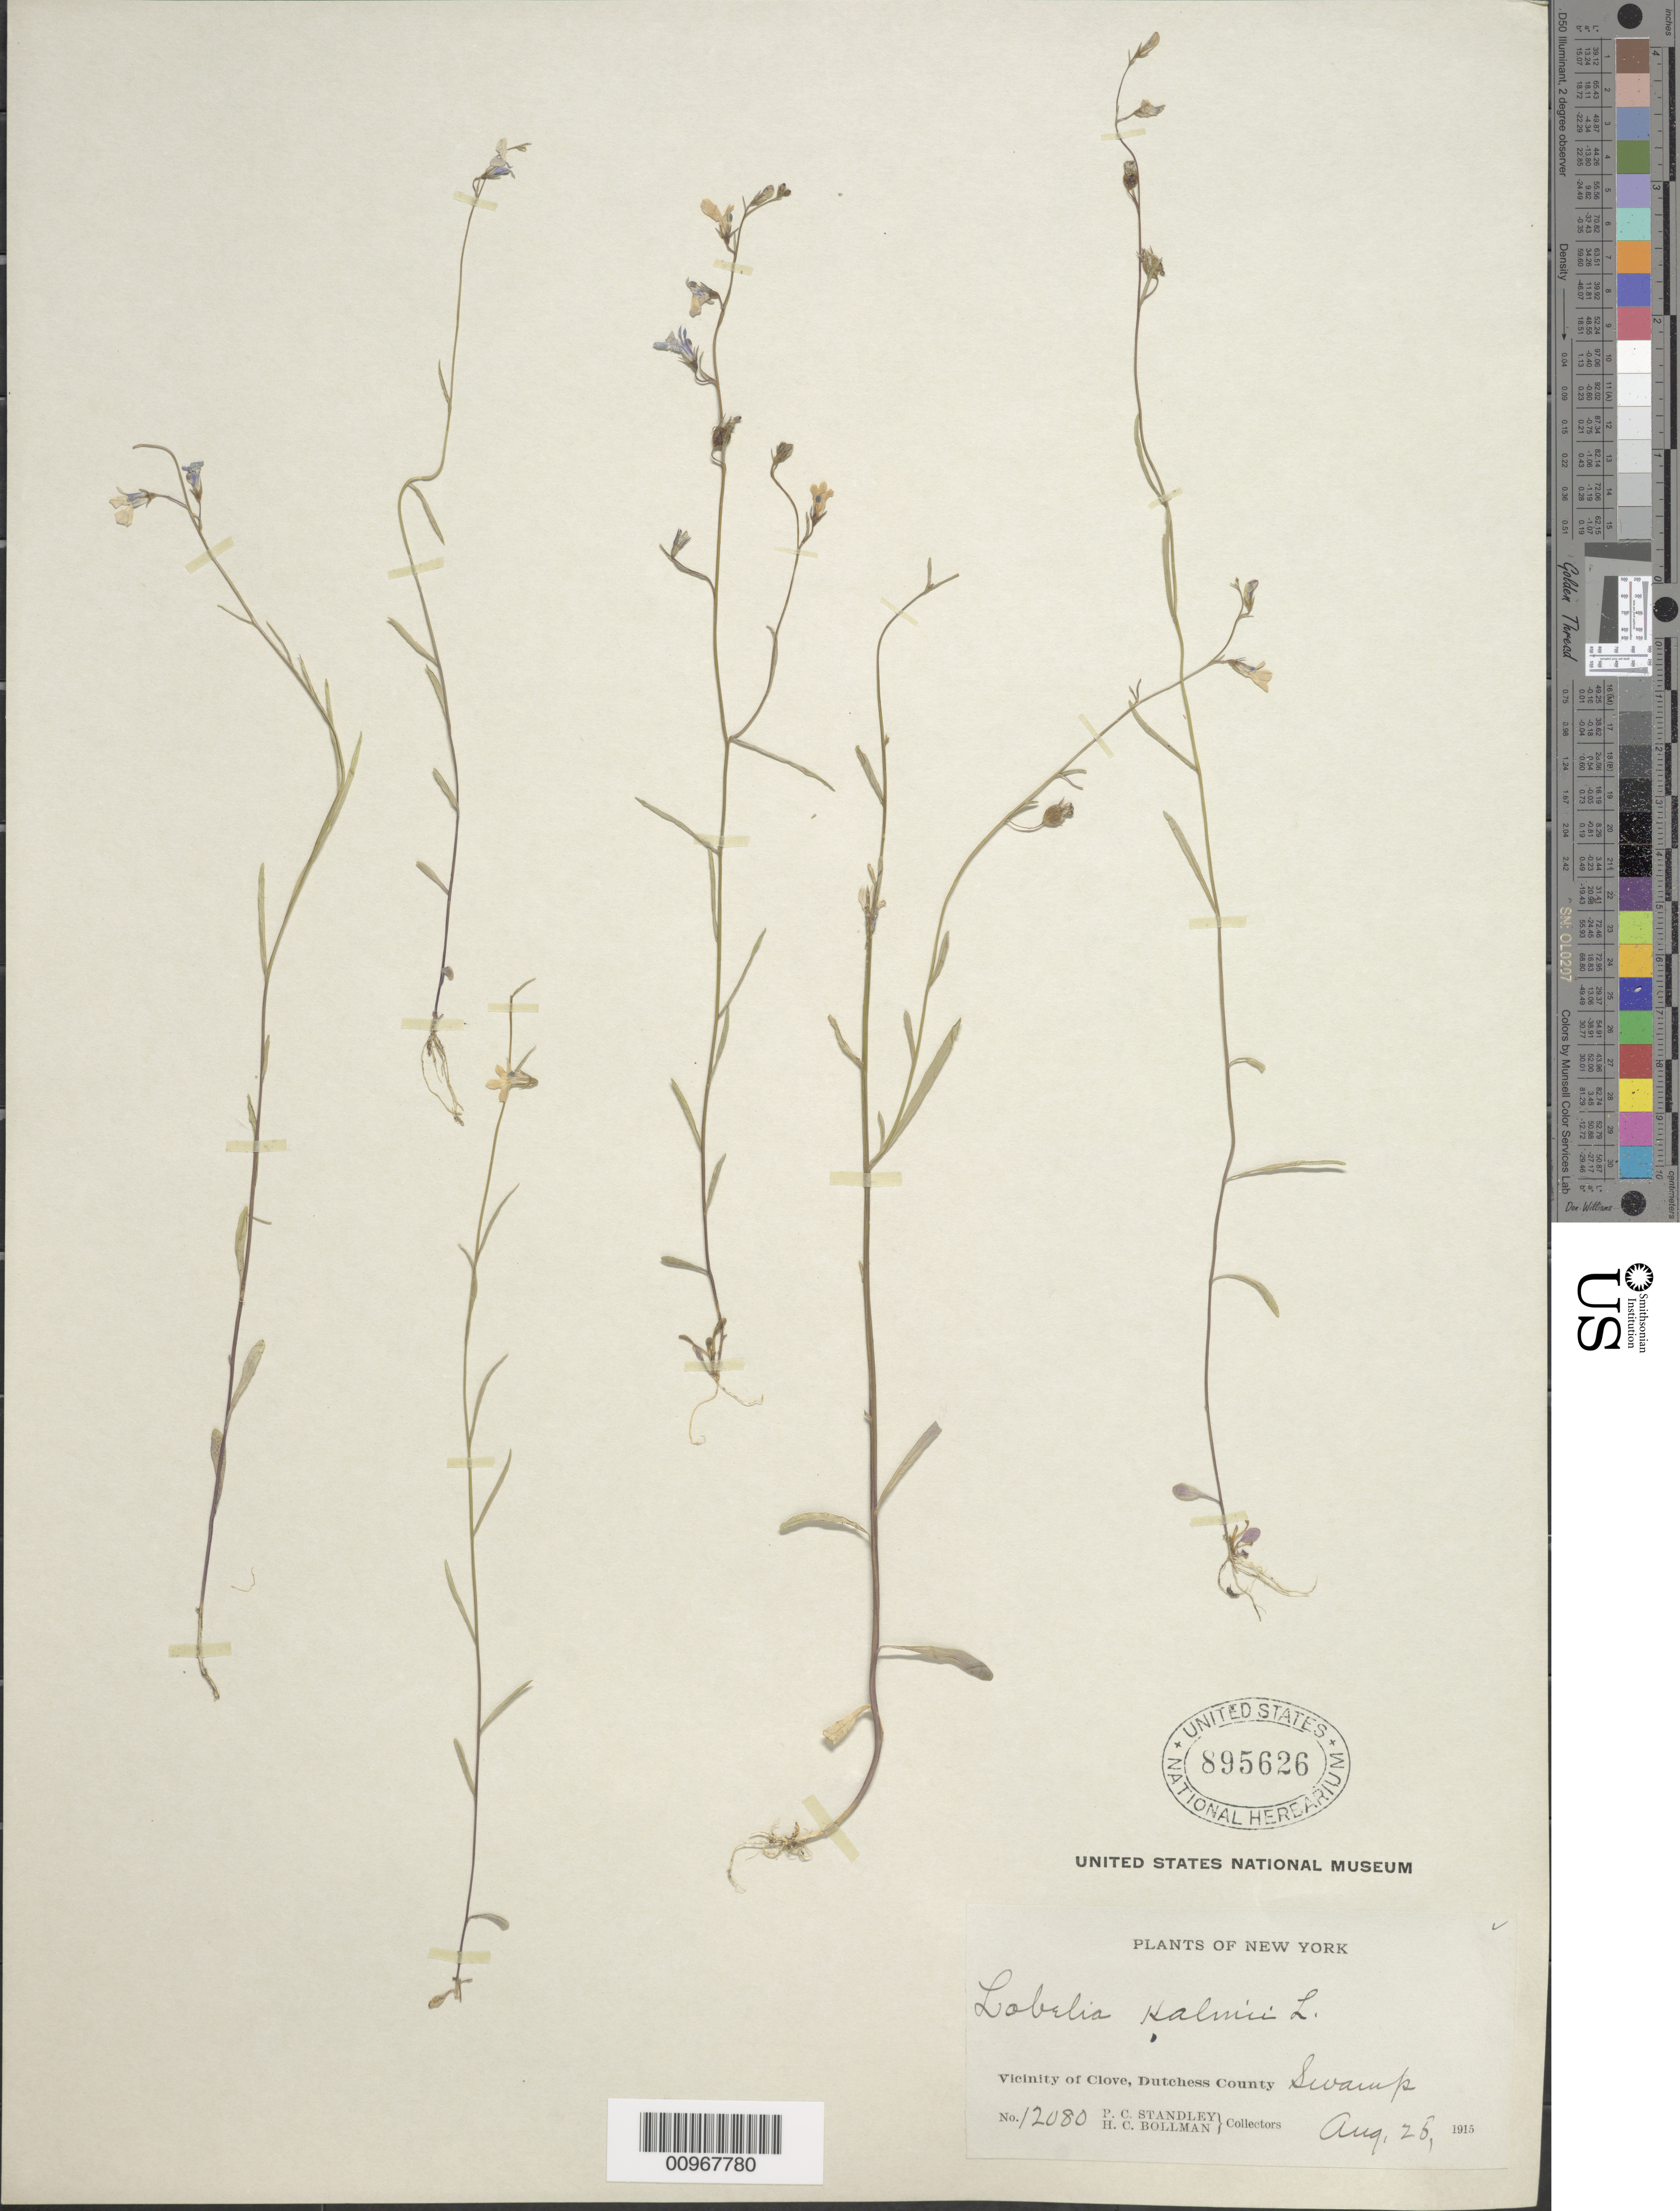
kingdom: Plantae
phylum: Tracheophyta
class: Magnoliopsida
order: Asterales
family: Campanulaceae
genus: Lobelia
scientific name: Lobelia kalmii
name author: L.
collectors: R. G. von Guttenberg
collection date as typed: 16 Aug 1880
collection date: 1880-08-16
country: United States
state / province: Pennsylvania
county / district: Erie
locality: Presqui Isle. [Presque Isle]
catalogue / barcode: US 895626